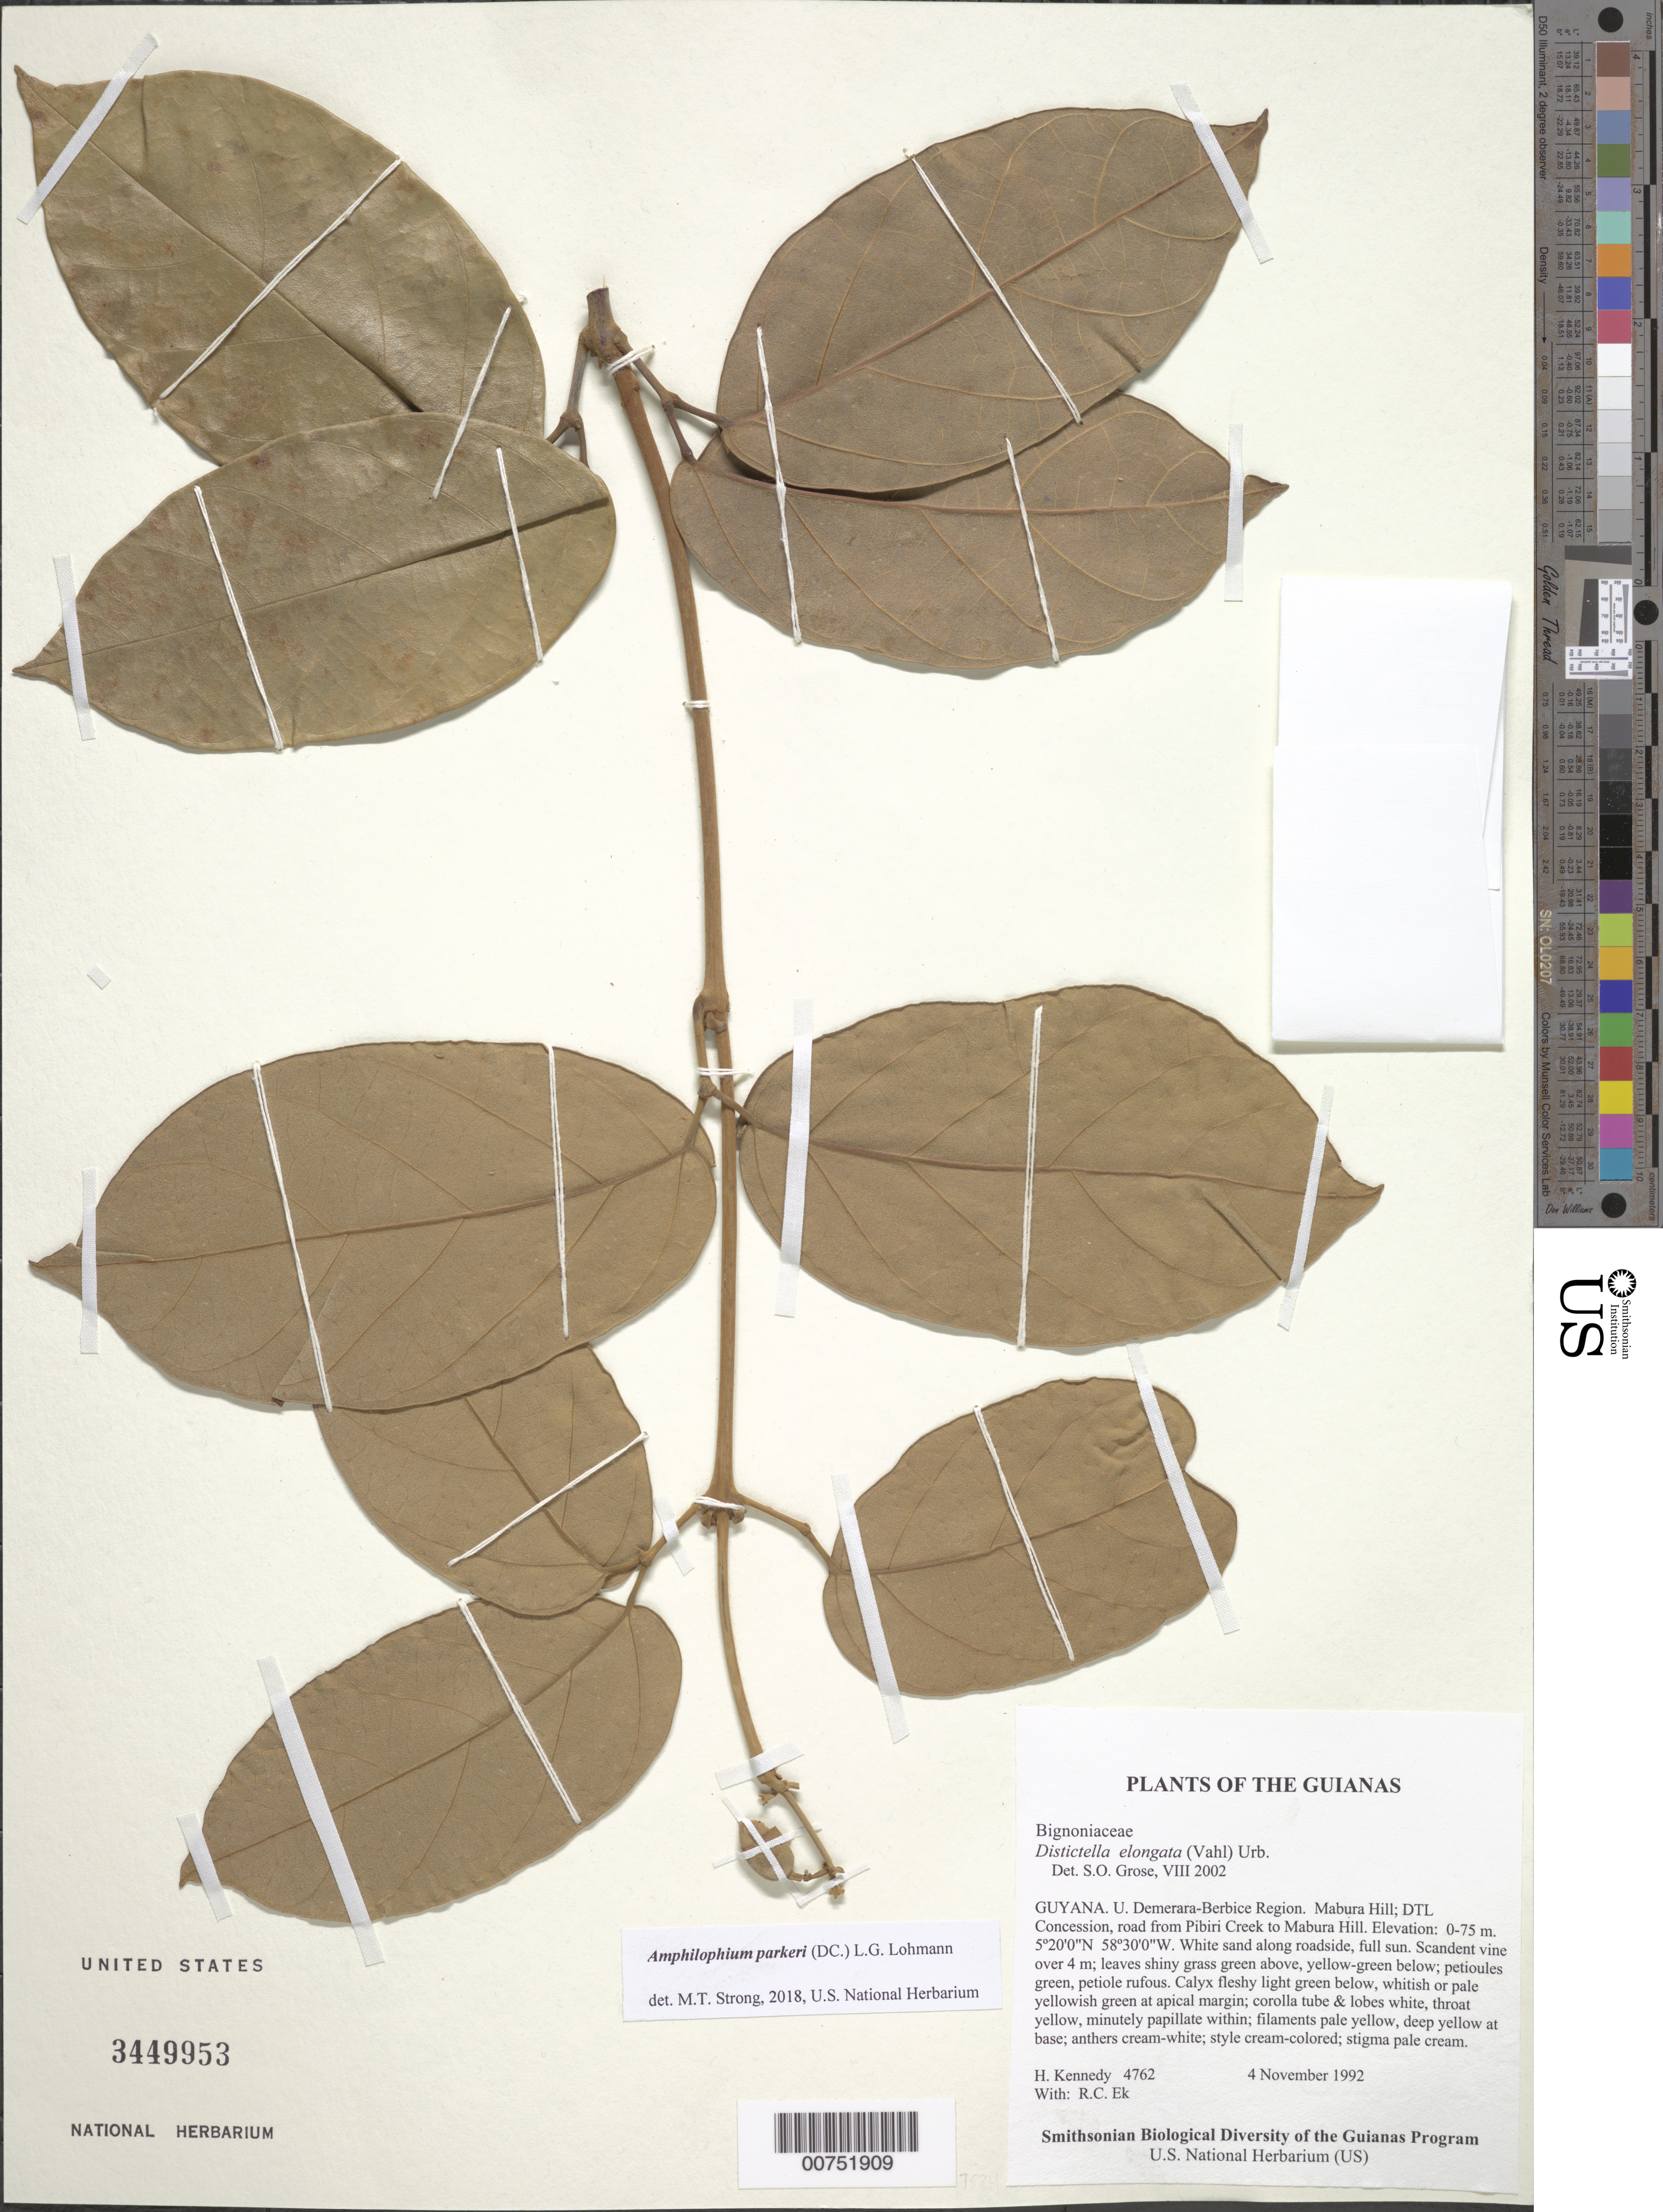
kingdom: Plantae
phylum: Tracheophyta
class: Magnoliopsida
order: Lamiales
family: Bignoniaceae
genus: Amphilophium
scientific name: Amphilophium parkeri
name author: (DC.) L.G. Lohmann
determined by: Strong, M. T., (US), Smithsonian Institution - National Museum of Natural History (UNITED STATES)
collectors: H. Kennedy & R. C. Ek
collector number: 4762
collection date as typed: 4 November 1992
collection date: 1992-11-04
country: Guyana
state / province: U. Demerara-Berbice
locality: Mabura Hill; DTL Concession, road from Pibiri Creek to Mabura Hill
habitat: White sand along roadside, full sun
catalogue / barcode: US 3449953